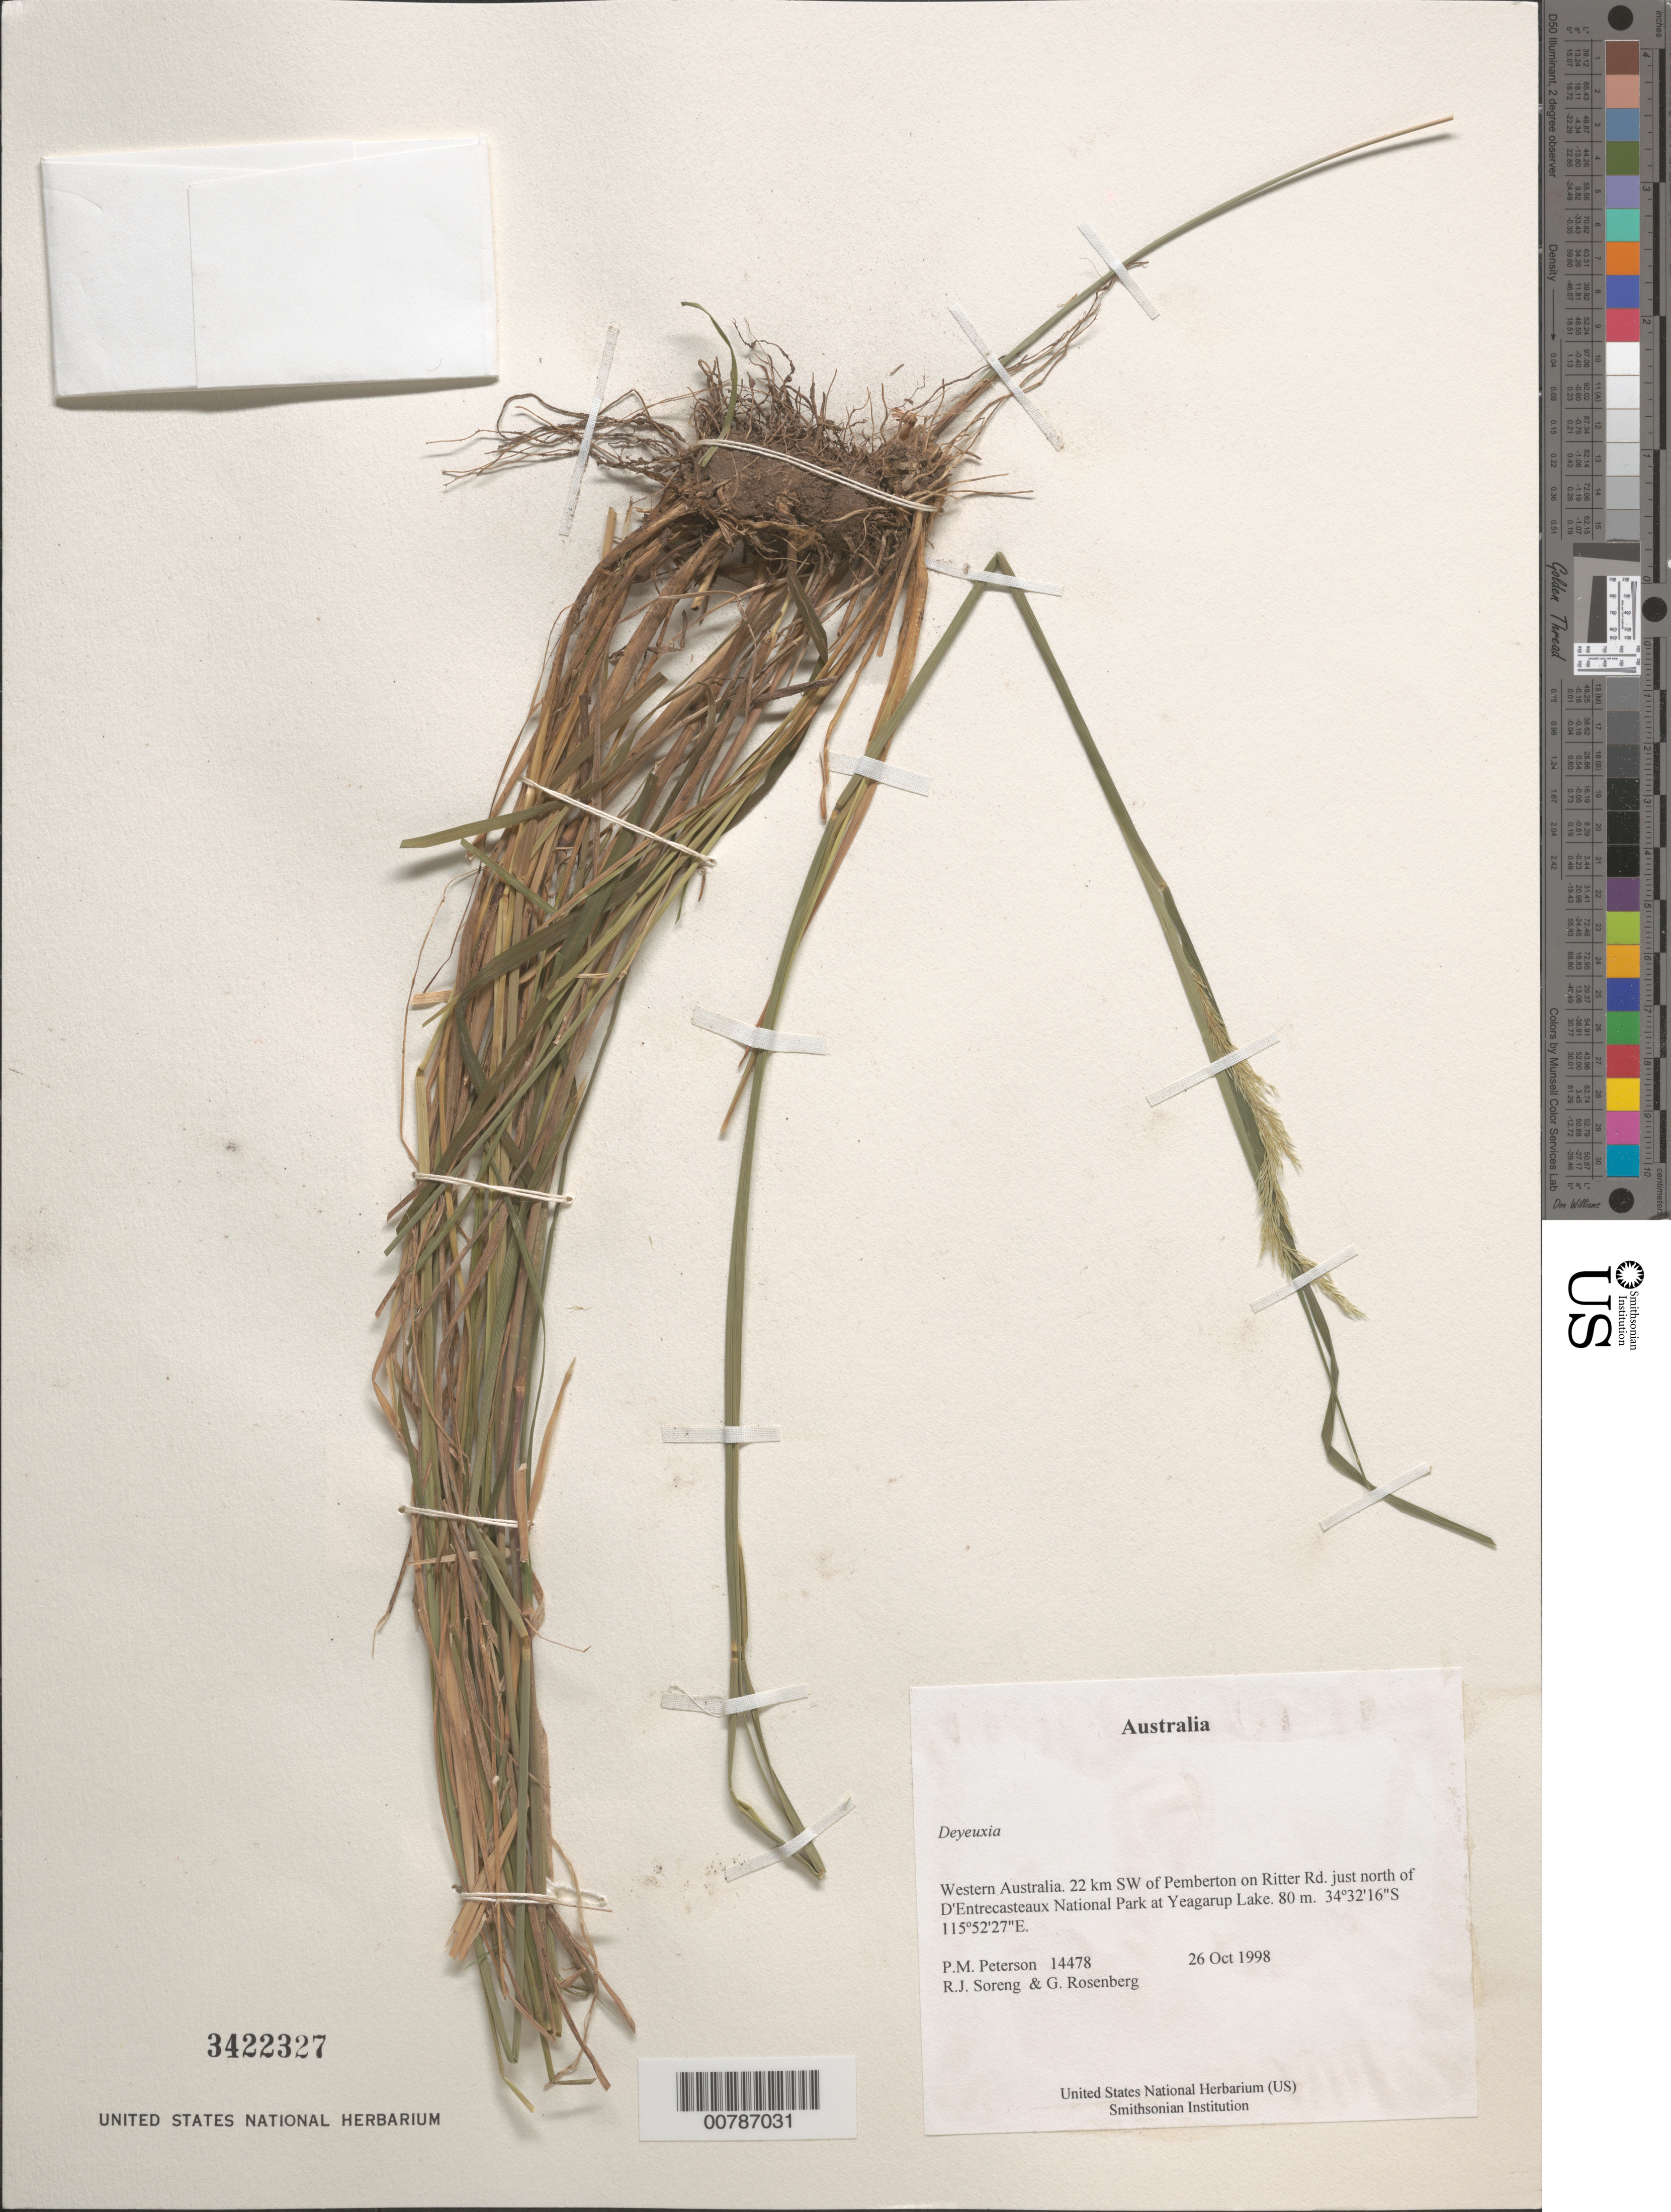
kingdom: Plantae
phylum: Tracheophyta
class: Liliopsida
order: Poales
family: Poaceae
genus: Calamagrostis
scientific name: Calamagrostis sp.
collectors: P. M. Peterson, R. J. Soreng & G. Rosenberg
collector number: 14478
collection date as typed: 26 Oct 1998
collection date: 1998-10-26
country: Australia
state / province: Western Australia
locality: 22 km SW of Pemberton on Ritter Rd. just north of D'Entrecasteaux National Park at Yeagarup Lake.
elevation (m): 80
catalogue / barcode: US 3422327